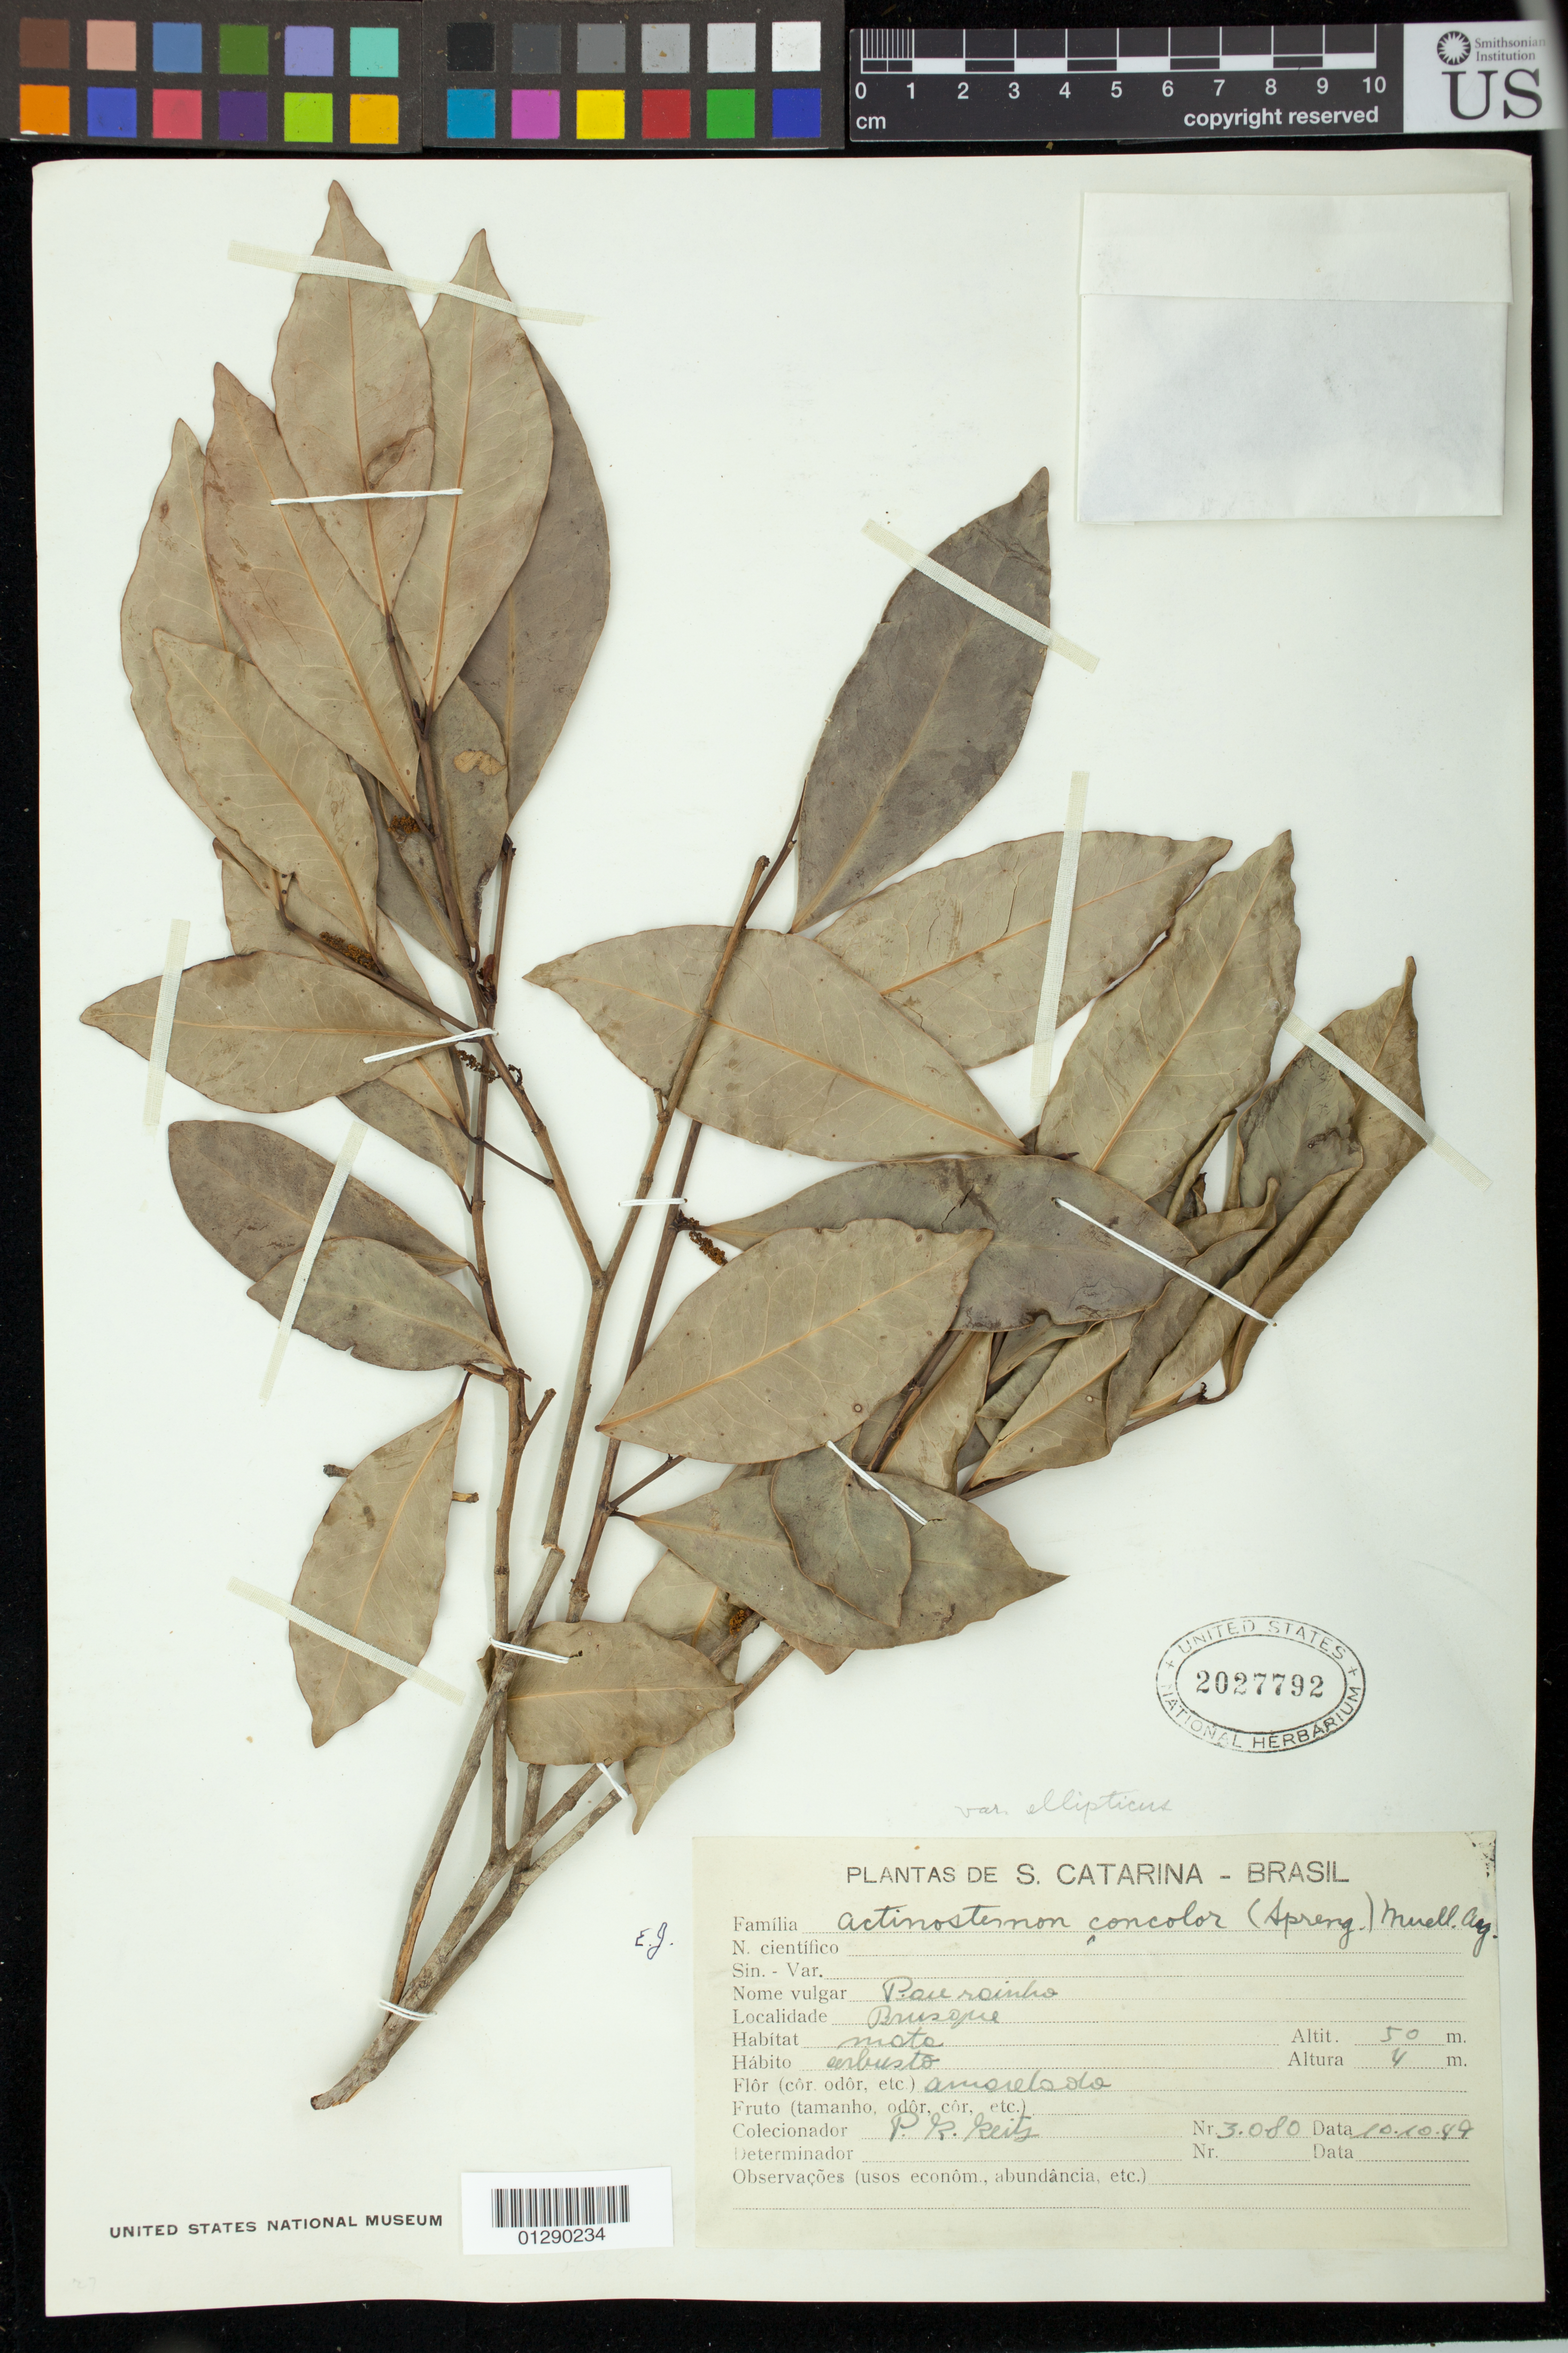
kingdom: Plantae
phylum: Tracheophyta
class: Magnoliopsida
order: Malpighiales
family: Euphorbiaceae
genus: Actinostemon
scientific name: Actinostemon concolor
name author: (Spreng.) Müll. Arg.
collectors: P. Reitz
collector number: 3080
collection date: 1889-10-10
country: Brazil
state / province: Santa Catarina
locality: Brusque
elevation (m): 50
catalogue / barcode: US 2027792